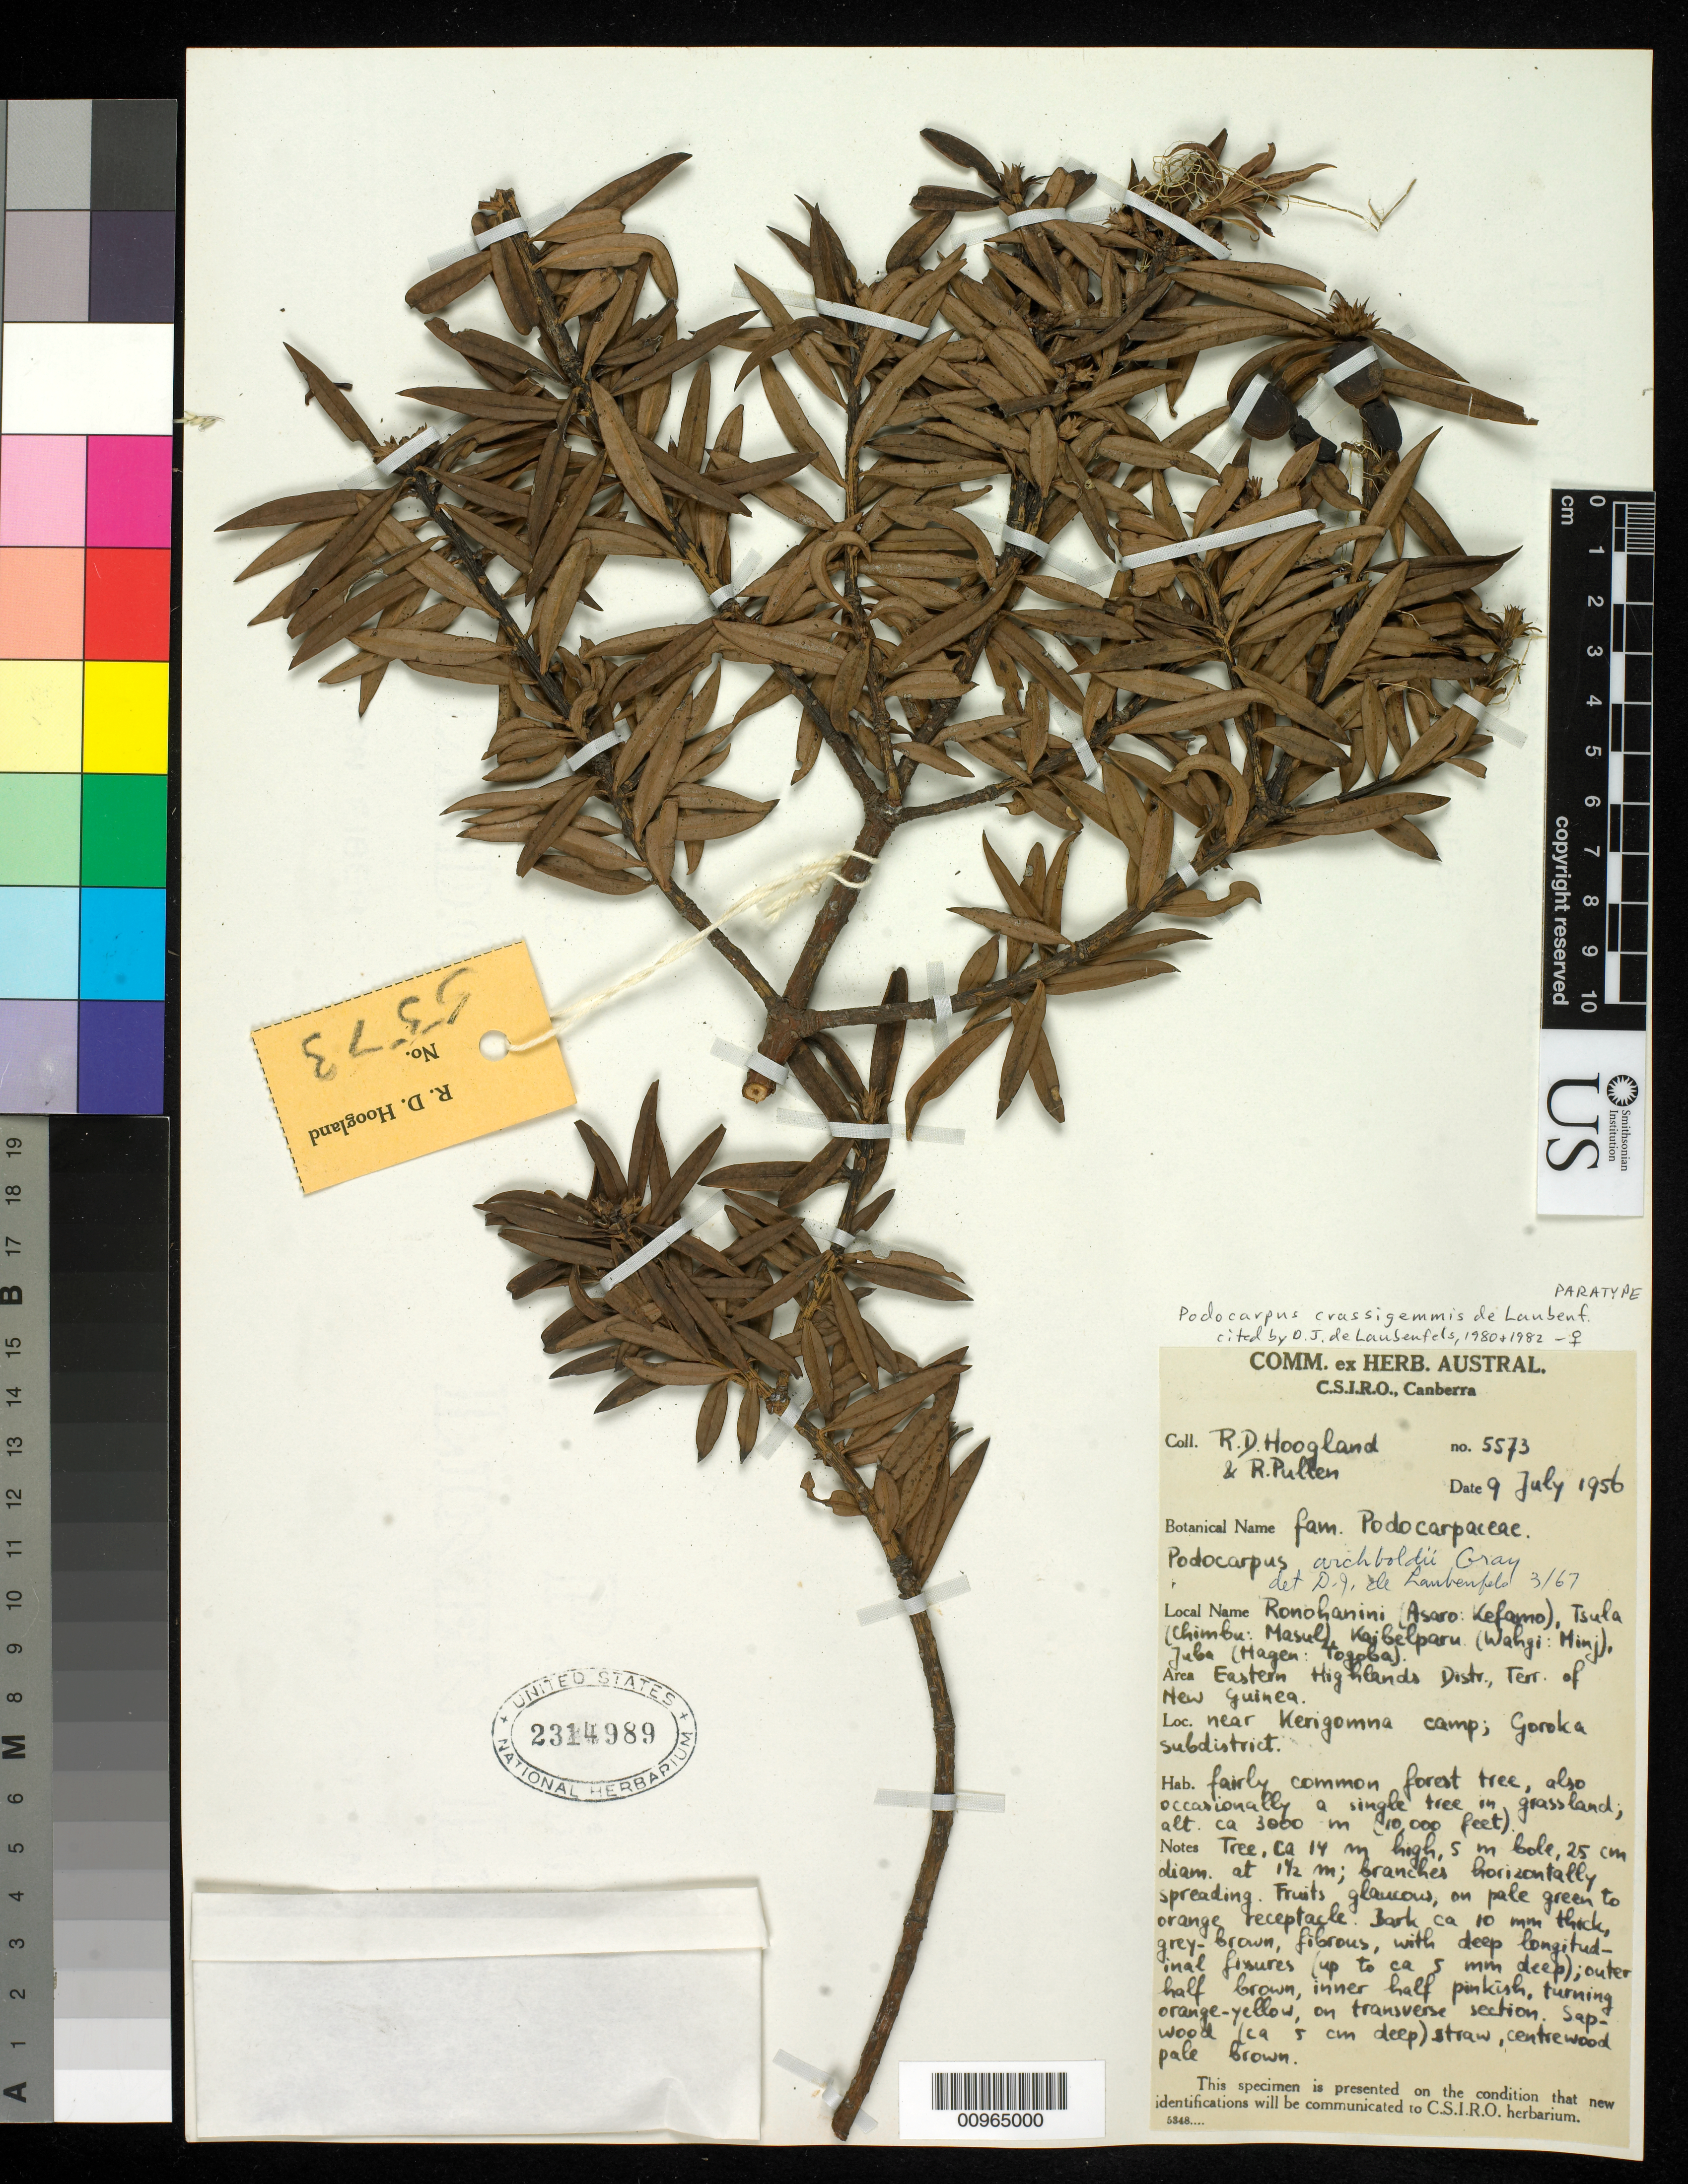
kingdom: Plantae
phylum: Tracheophyta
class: Pinopsida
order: Pinales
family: Podocarpaceae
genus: Podocarpus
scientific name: Podocarpus crassigemmis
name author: de Laub.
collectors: R. D. Hoogland & R. Pullen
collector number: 5513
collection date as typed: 09 Jul 1956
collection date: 1956-07-09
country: Papua New Guinea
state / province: Eastern Highlands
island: New Guinea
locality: Near Kerigomna camp; Goreka subdistrict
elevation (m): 3000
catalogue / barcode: US 2314989